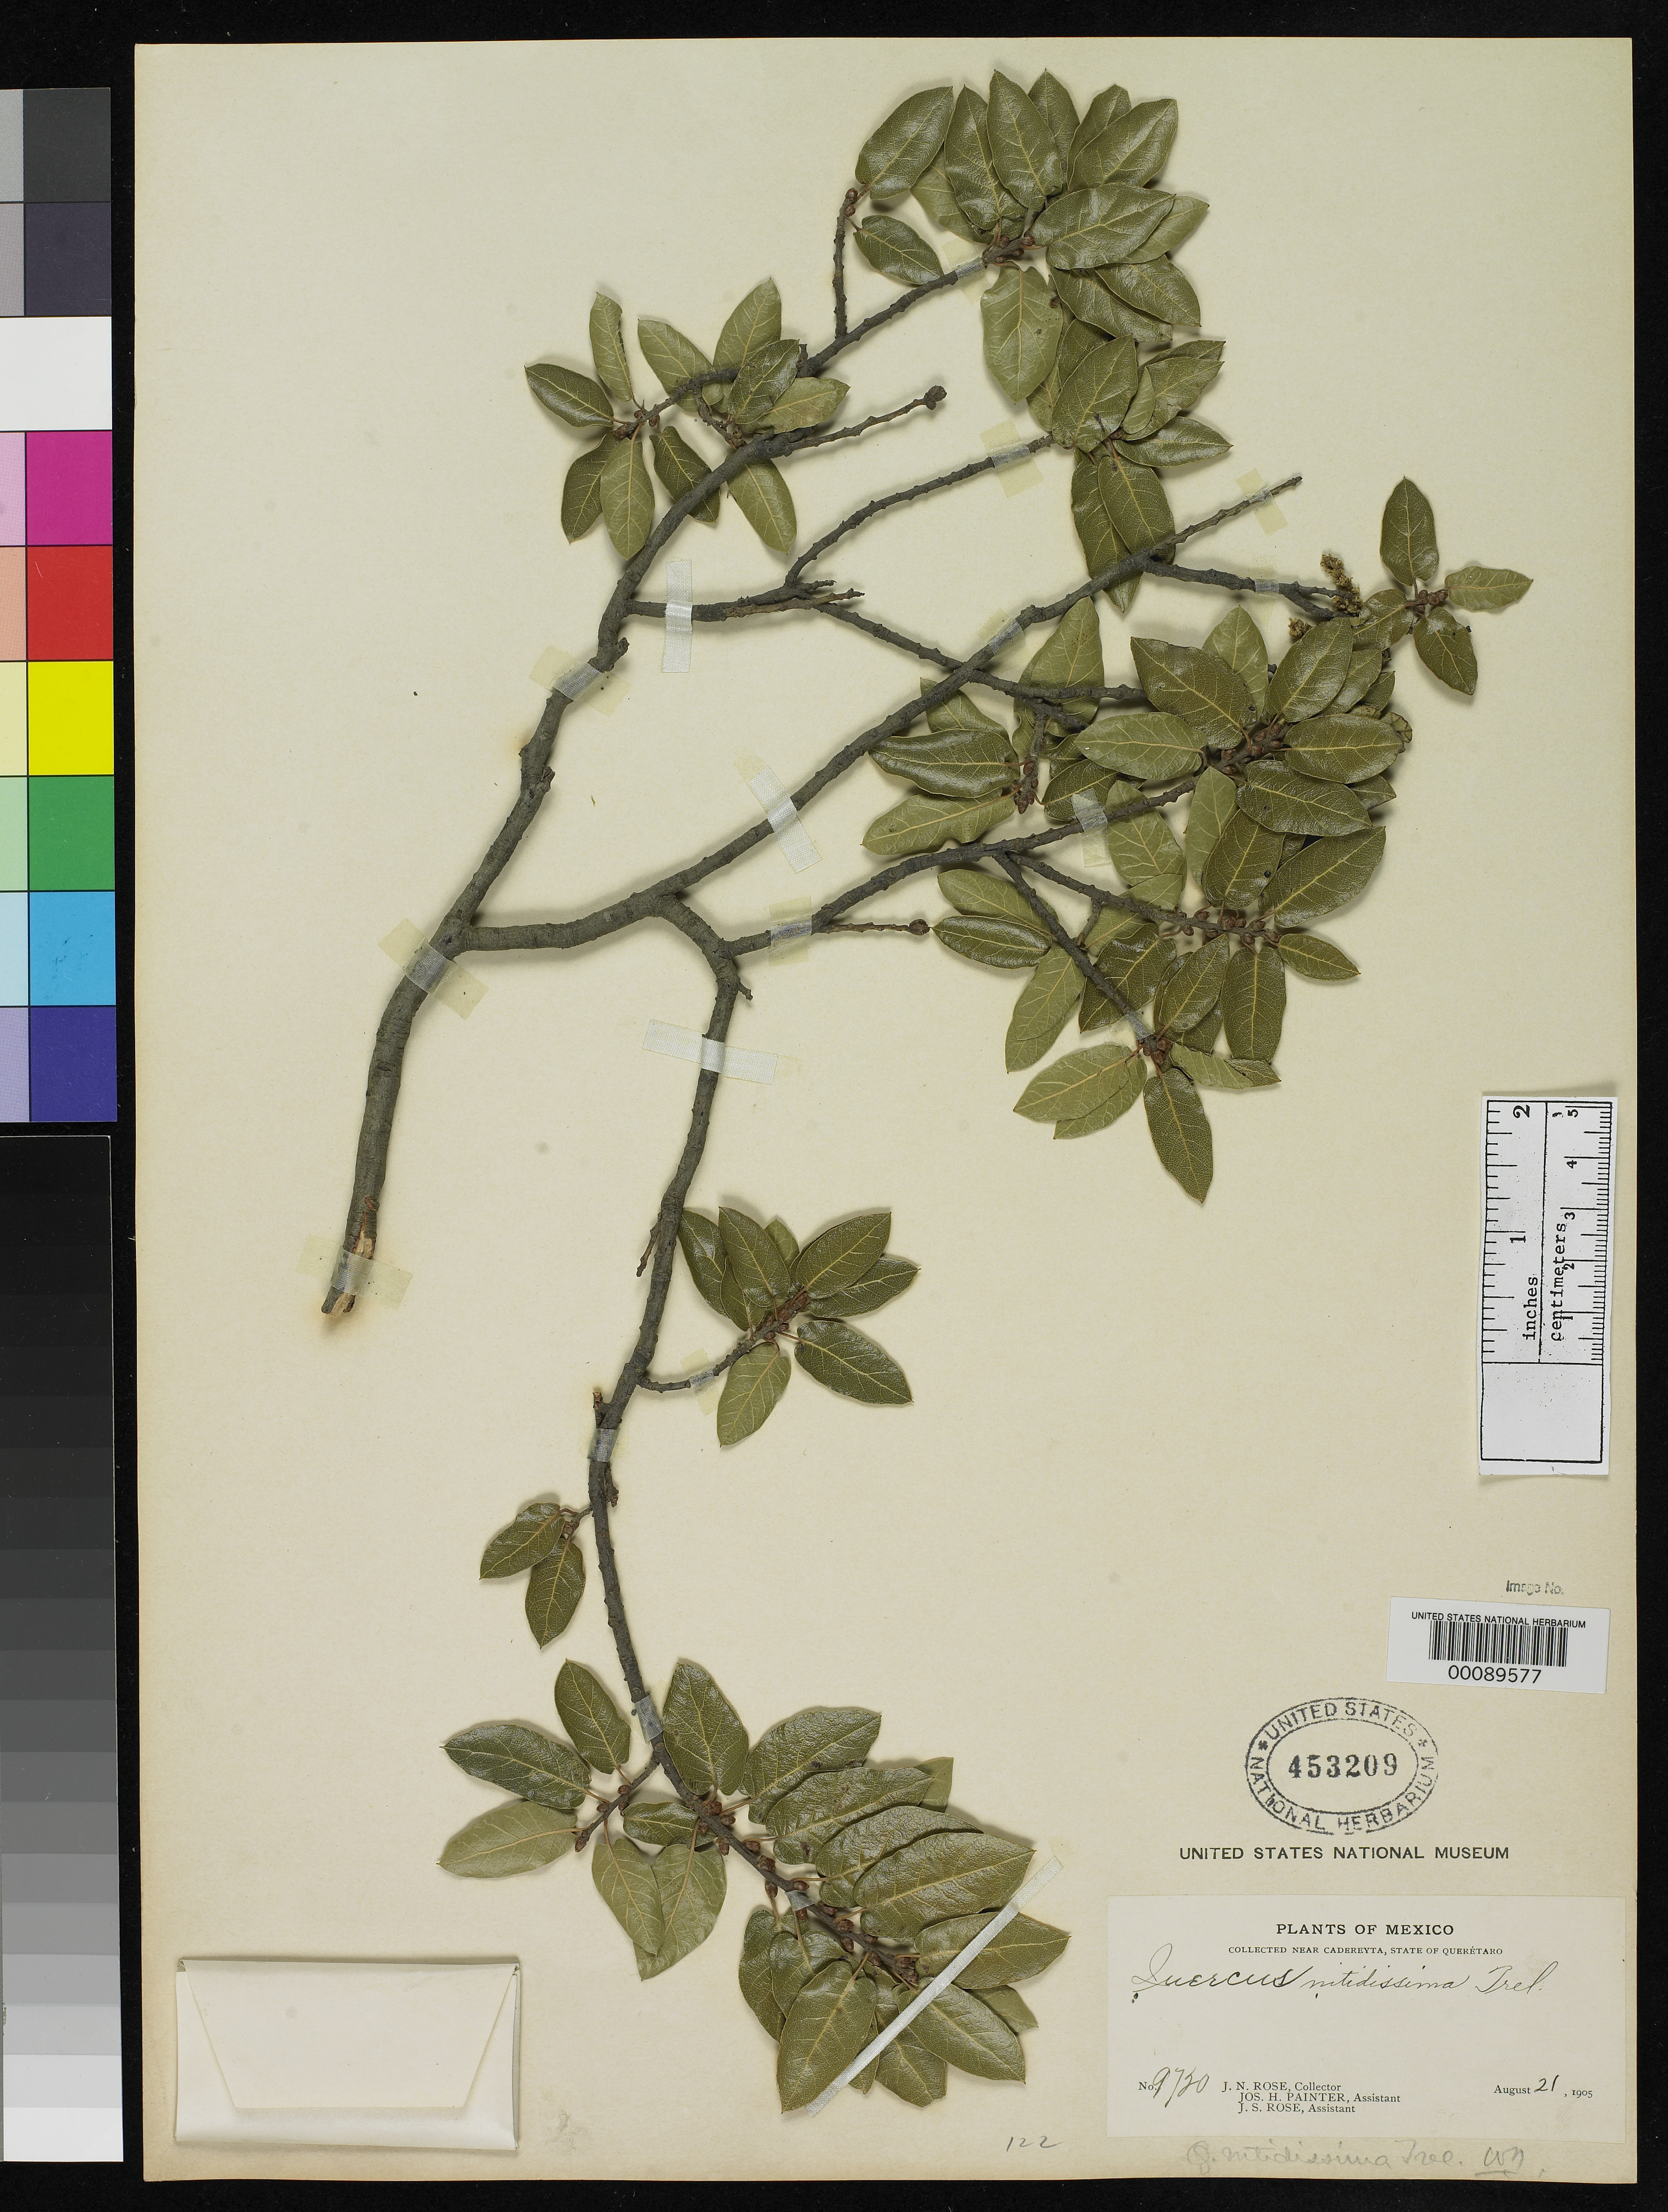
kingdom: Plantae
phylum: Tracheophyta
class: Magnoliopsida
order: Fagales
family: Fagaceae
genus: Quercus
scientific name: Quercus nitidissima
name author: Trel.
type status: Holotype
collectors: J. N. Rose, J. H. Painter & J. S. Rose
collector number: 9720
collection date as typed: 21 Aug 1905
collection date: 1905-08-21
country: Mexico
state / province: Querétaro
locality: Near Cadereyta.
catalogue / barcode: US 453209